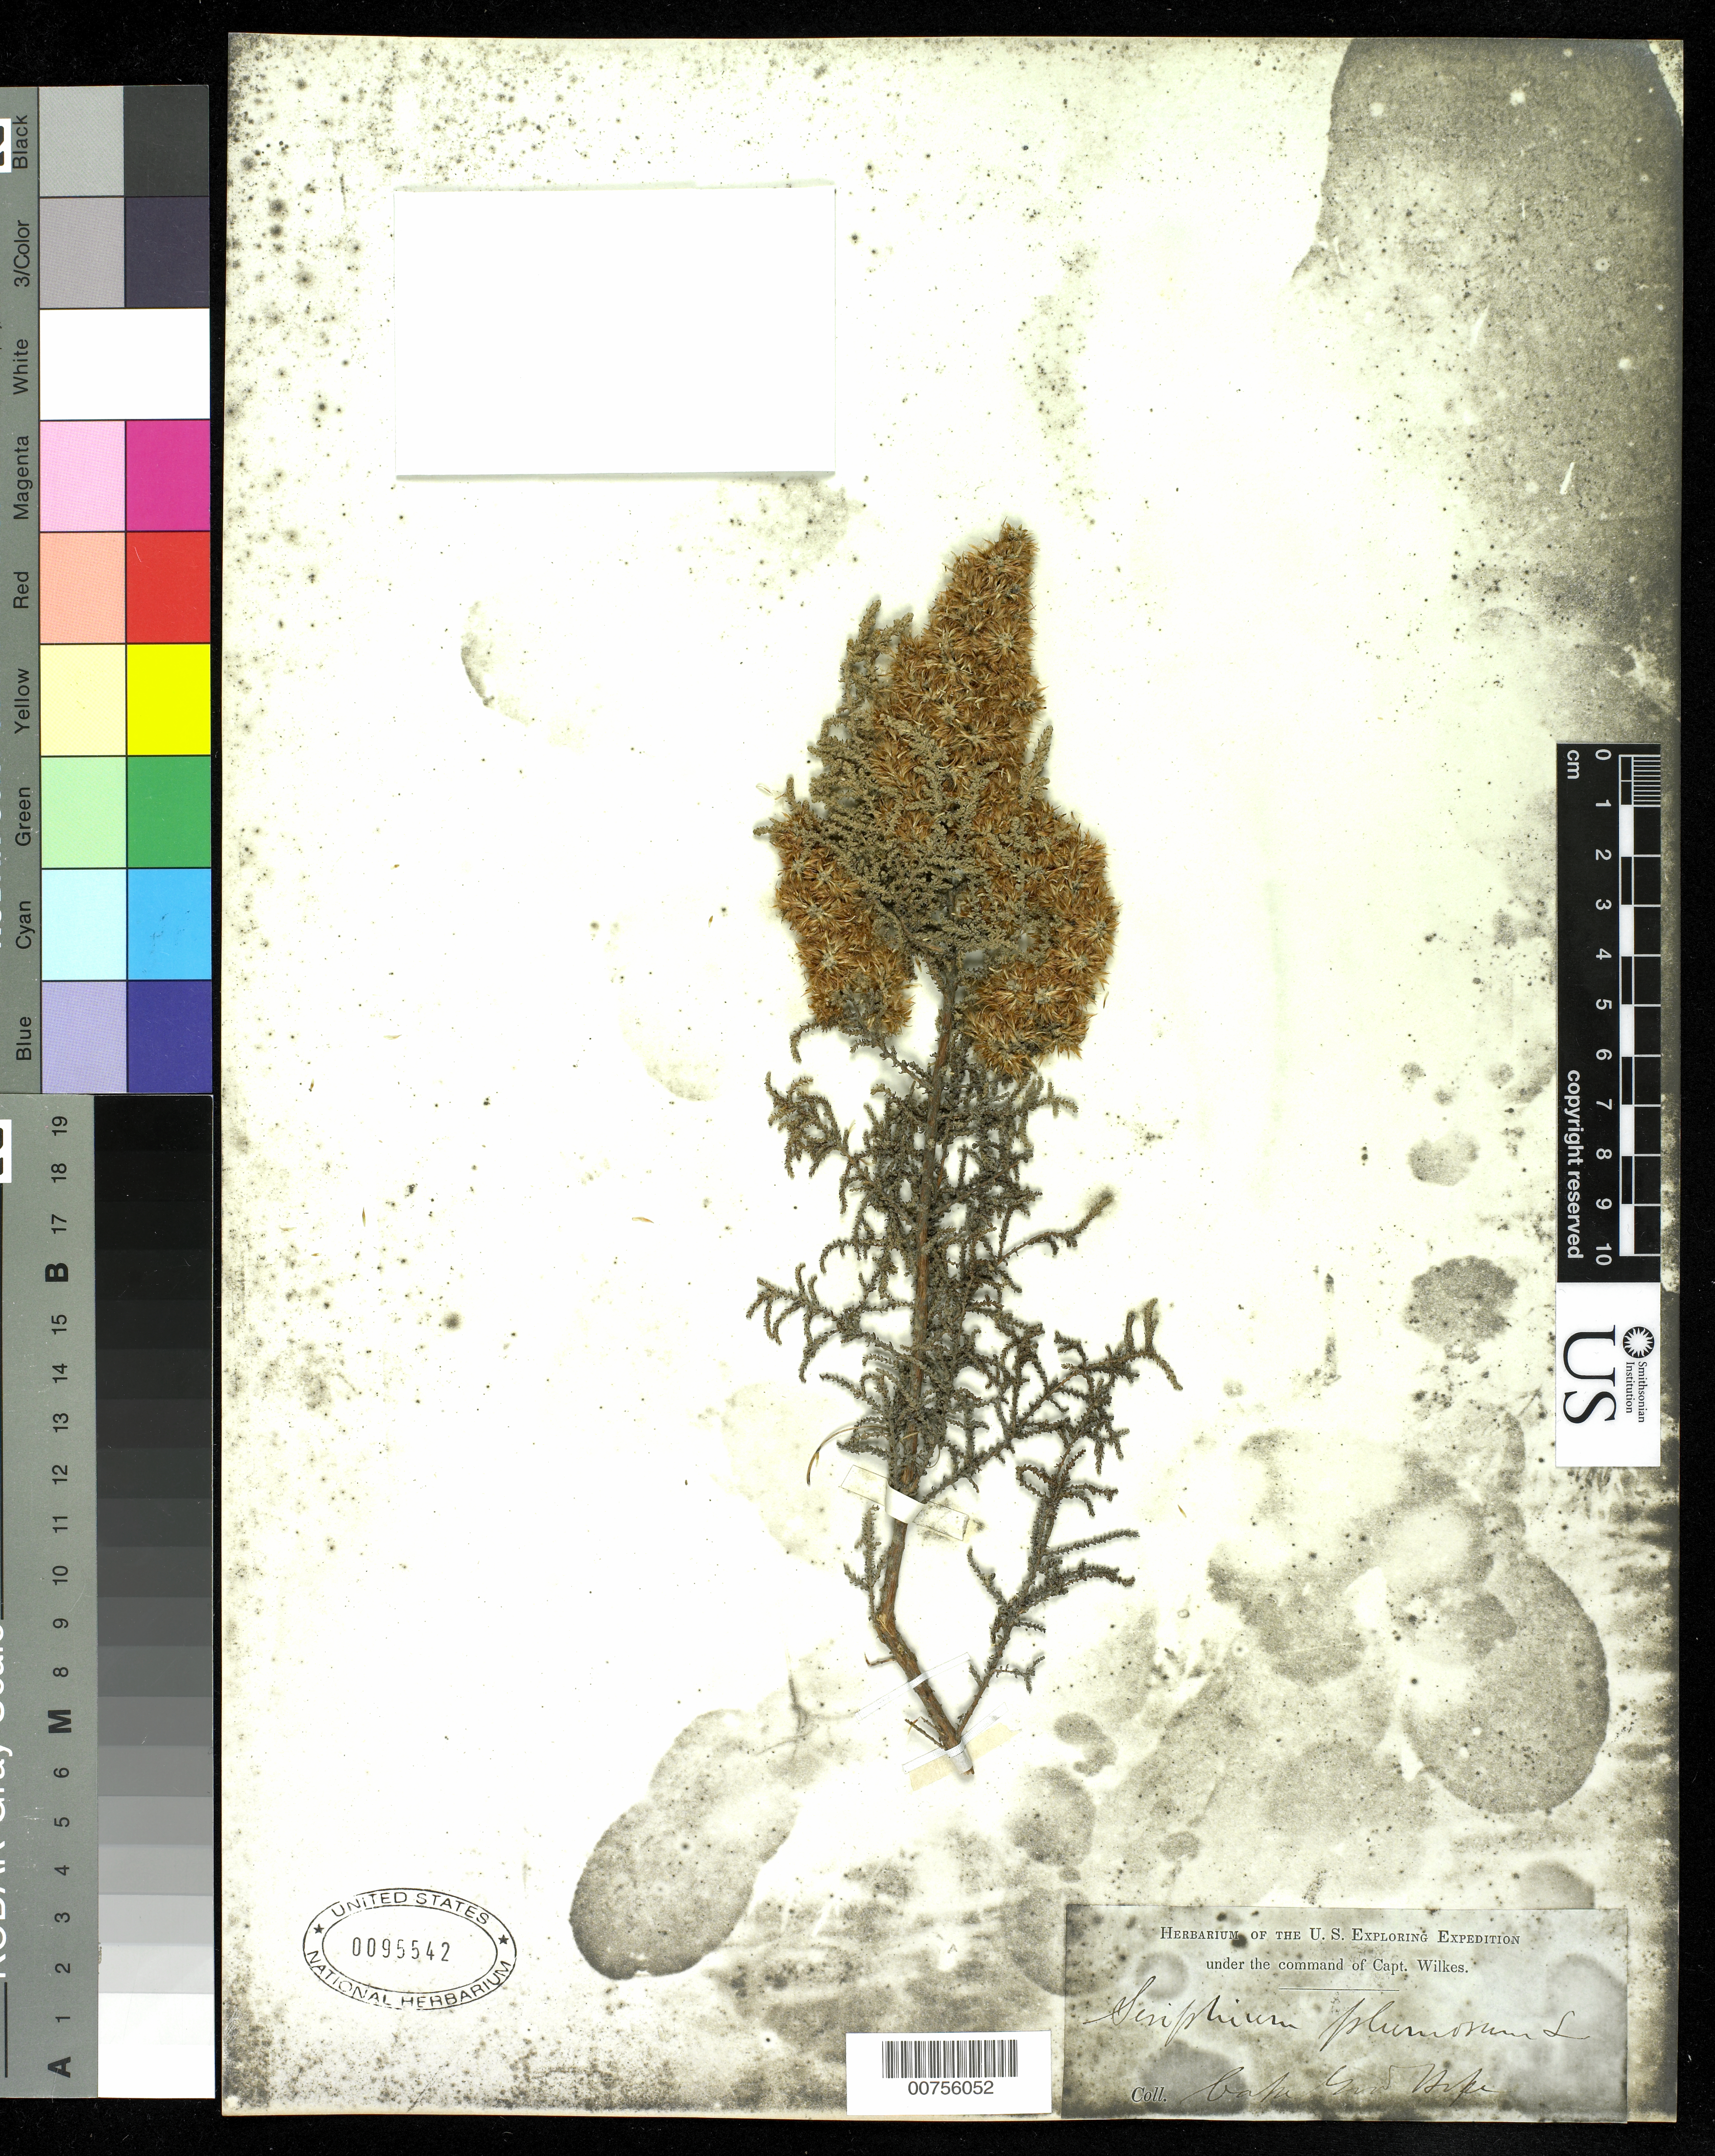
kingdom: Plantae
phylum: Tracheophyta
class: Magnoliopsida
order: Asterales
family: Asteraceae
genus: Stoebe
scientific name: Stoebe plumosa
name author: (L.) Thunb.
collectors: Wilkes Explor. Exped.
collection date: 1838/1842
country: South Africa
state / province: Western Cape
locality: Cape of Good Hope. Cape Town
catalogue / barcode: US 95542